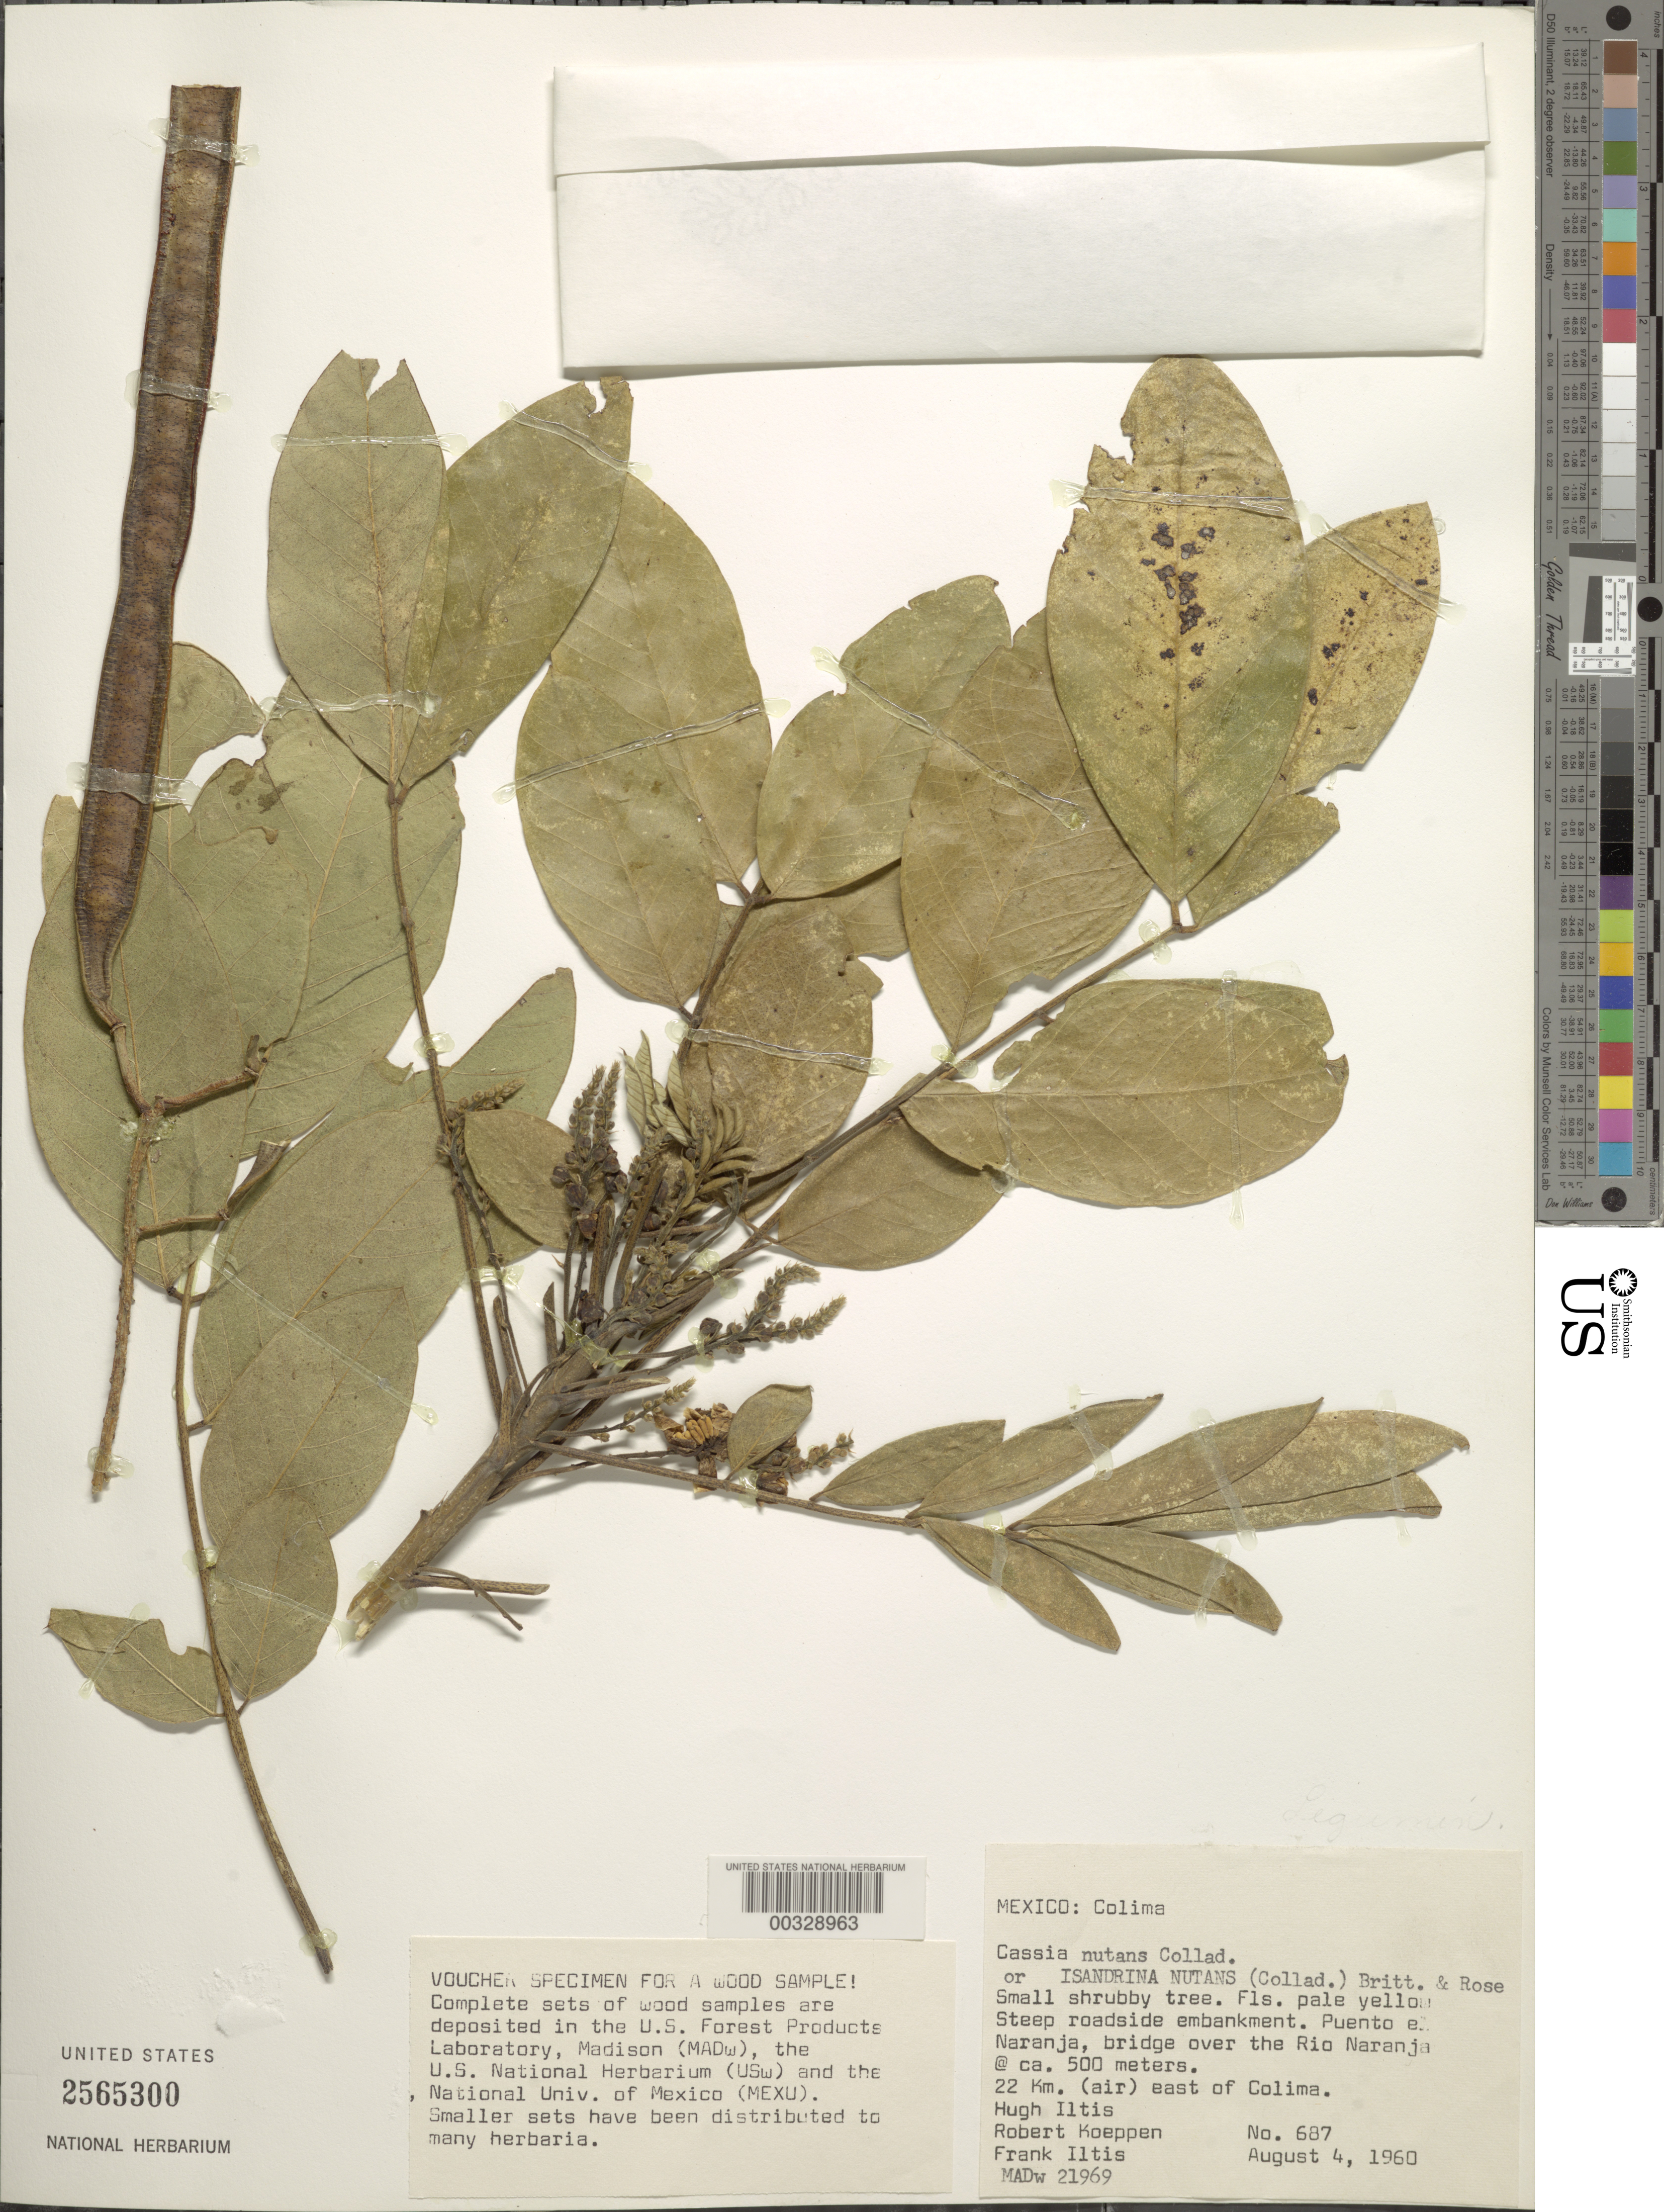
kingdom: Plantae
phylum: Tracheophyta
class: Magnoliopsida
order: Fabales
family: Fabaceae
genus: Senna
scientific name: Senna mollissima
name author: (Humb. & Bonpl. ex Willd.) H.S. Irwin & Barneby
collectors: H. H. Iltis, R. C. Koeppen & F. S. Iltis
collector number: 687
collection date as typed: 04 Aug 1960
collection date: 1960-08-04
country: Mexico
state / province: Colima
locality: Puento El Naranja, bridge over the Rio Naranja, 22 km E of Colima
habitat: Steep roadside embankment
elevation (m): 500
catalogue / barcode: US 2565300